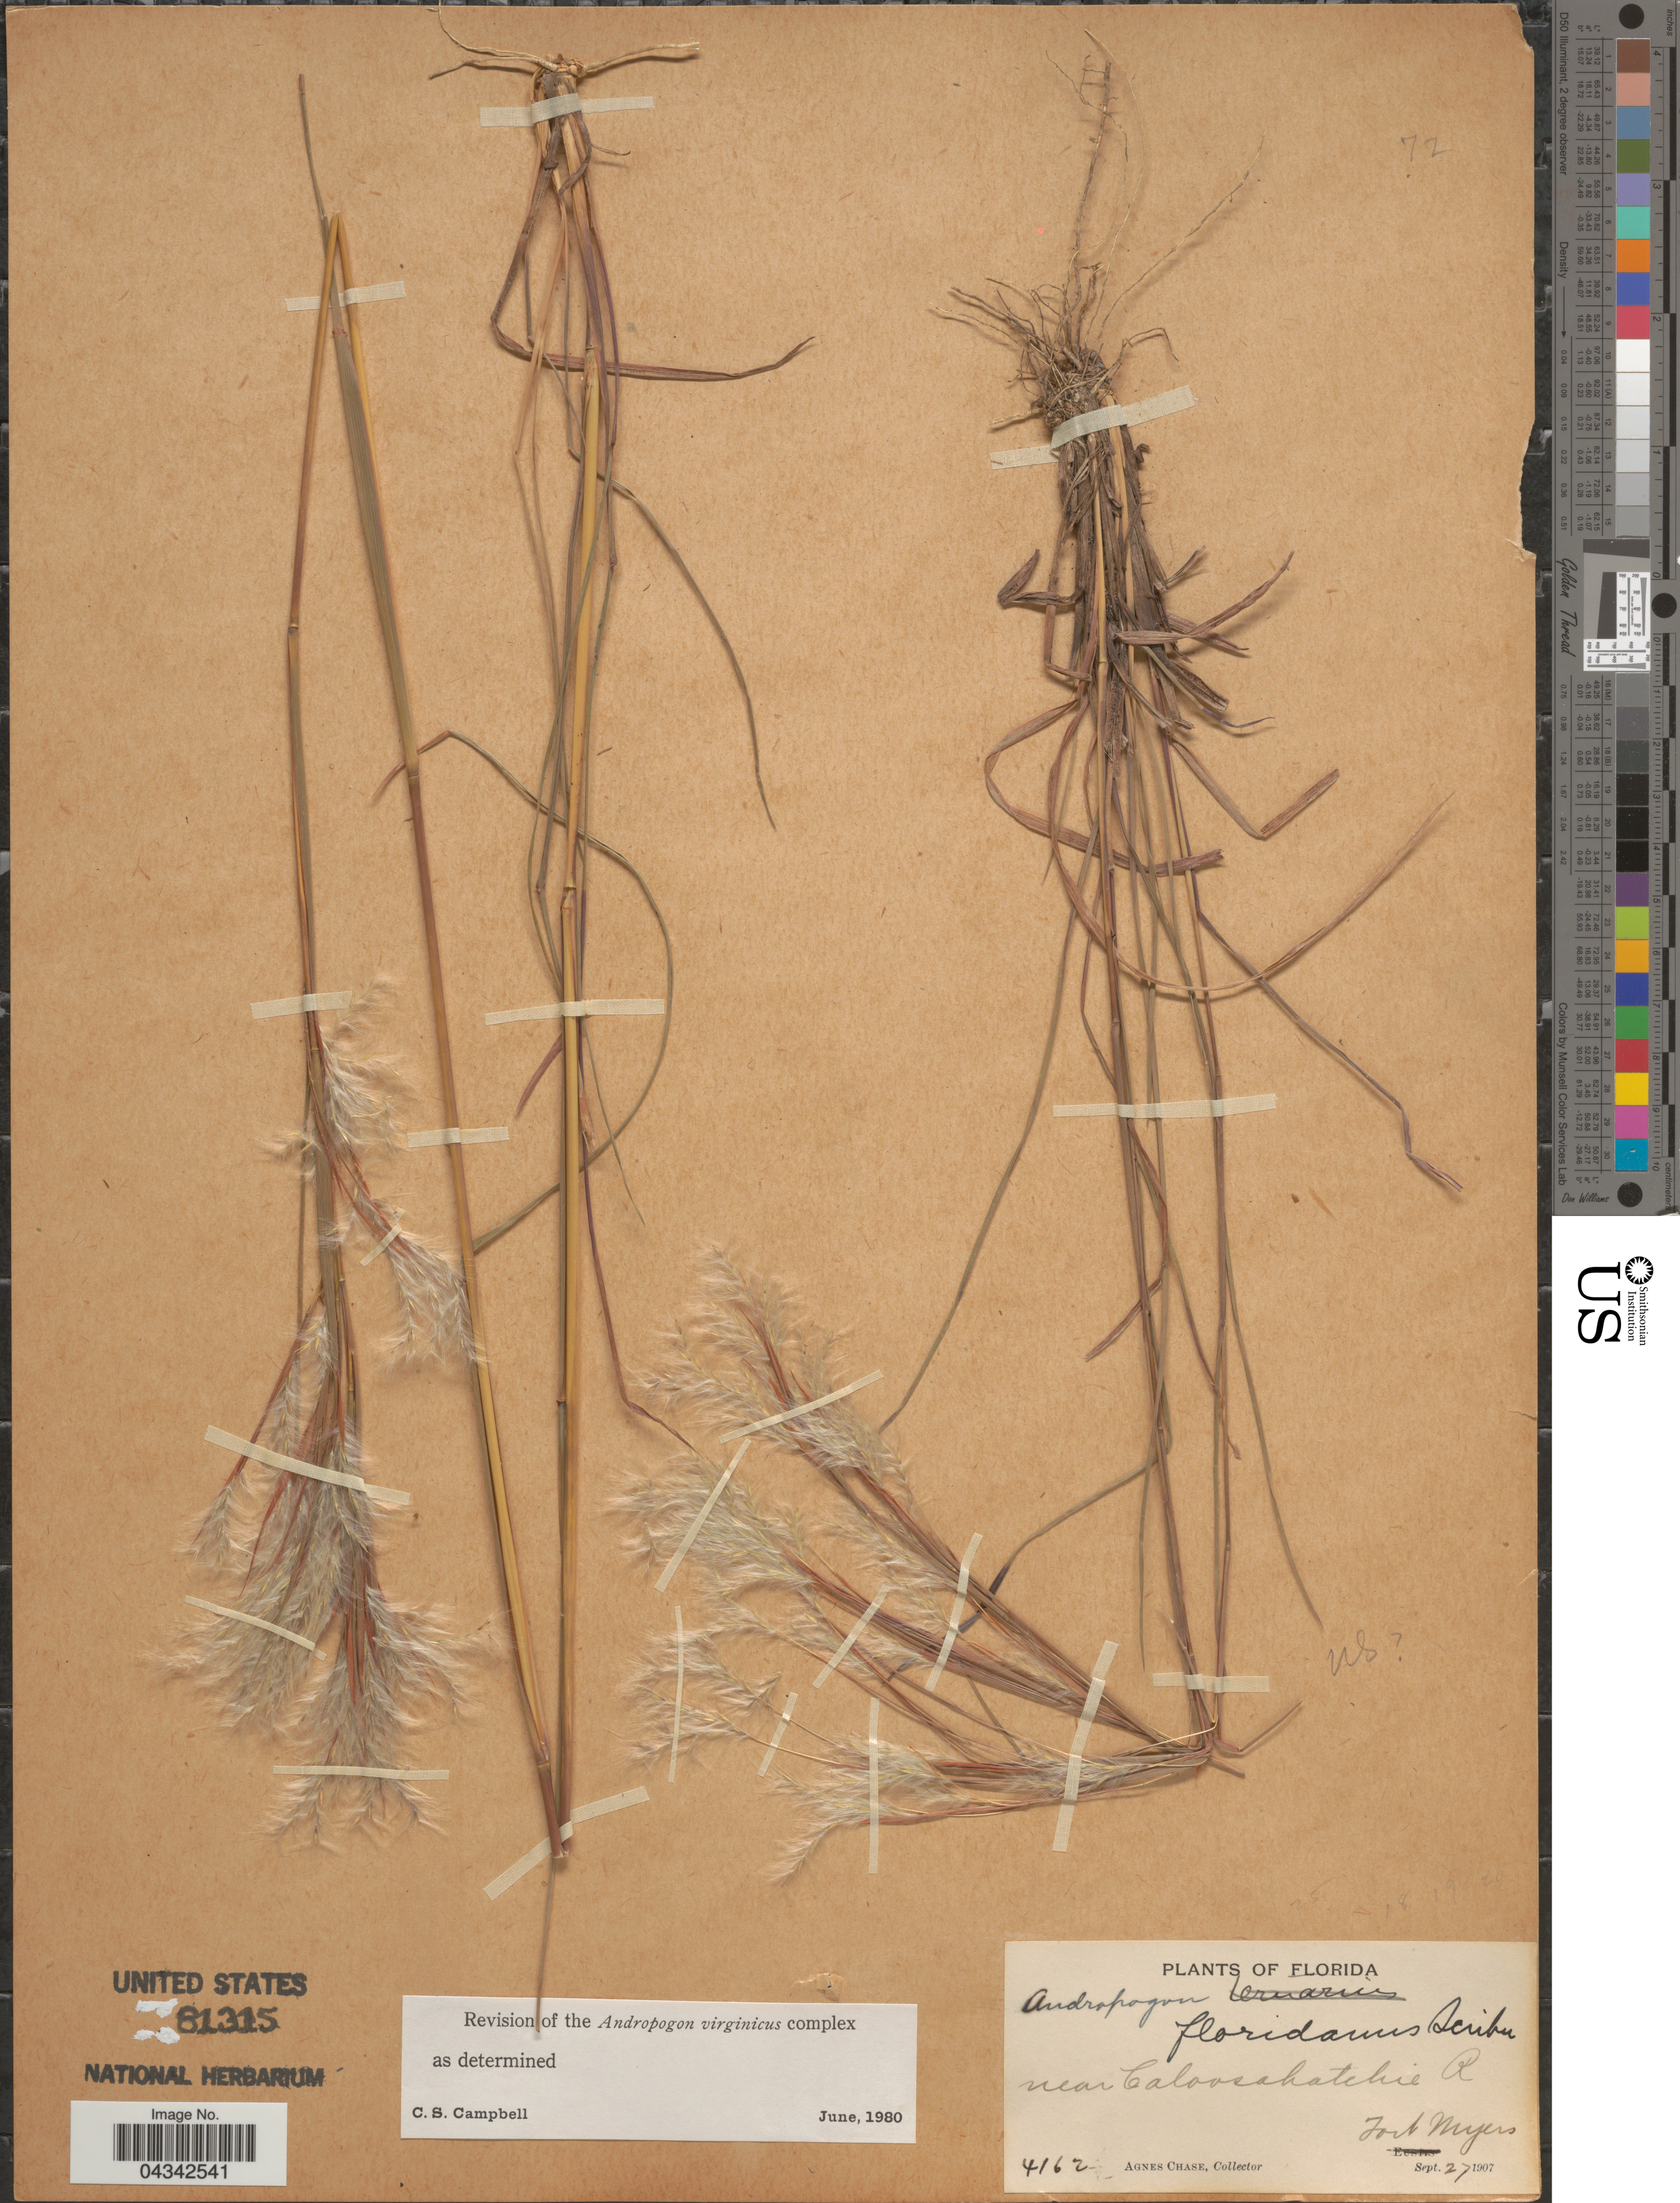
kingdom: Plantae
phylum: Tracheophyta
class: Liliopsida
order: Poales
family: Poaceae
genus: Andropogon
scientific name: Andropogon floridanus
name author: Scribn.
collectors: A. Chase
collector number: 4162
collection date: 1907-09-27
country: United States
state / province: Florida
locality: Near Caloosahatchie R. Fort Myers.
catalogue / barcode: US 81315